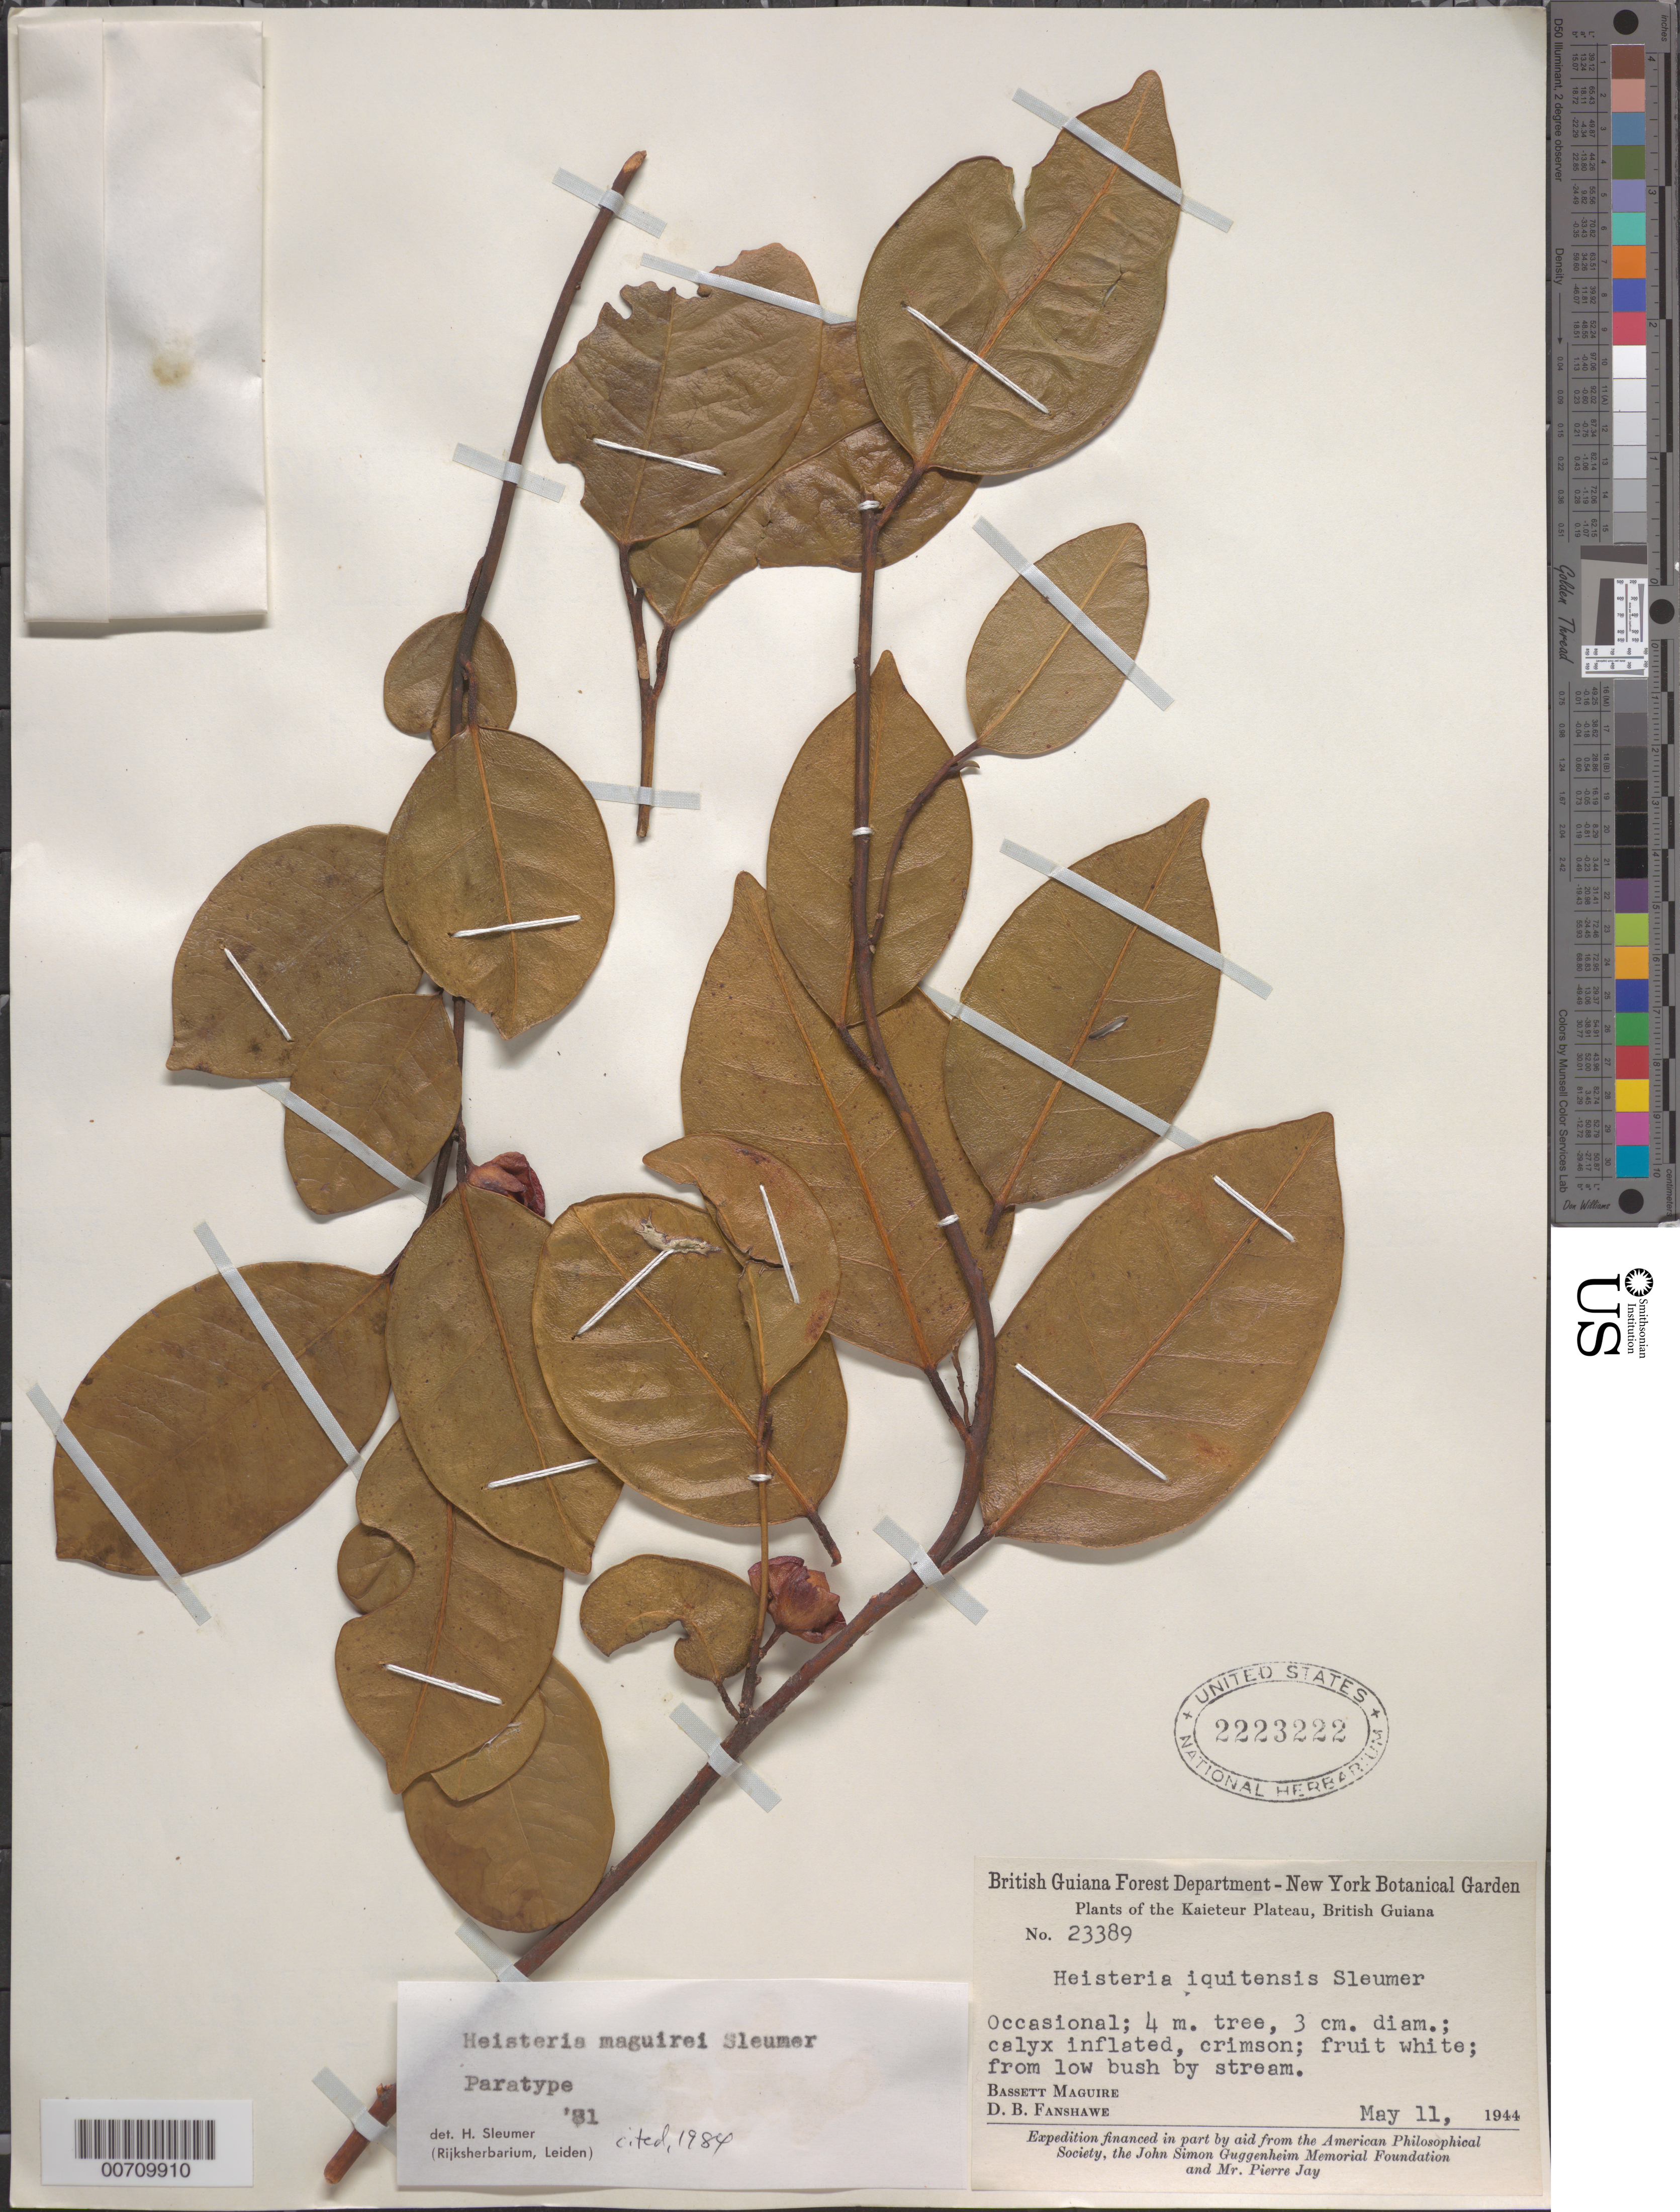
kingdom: Plantae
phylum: Tracheophyta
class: Magnoliopsida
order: Santalales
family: Erythropalaceae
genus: Heisteria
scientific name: Heisteria maguirei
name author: Sleumer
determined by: Sleumer, H. O.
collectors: B. Maguire & D. B. Fanshawe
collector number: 23389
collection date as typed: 11-May-44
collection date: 1944-05-11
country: Guyana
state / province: Potaro-Siparuni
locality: Kaieteur Plateau, Potaro River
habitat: Low bush by stream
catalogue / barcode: US 2223222